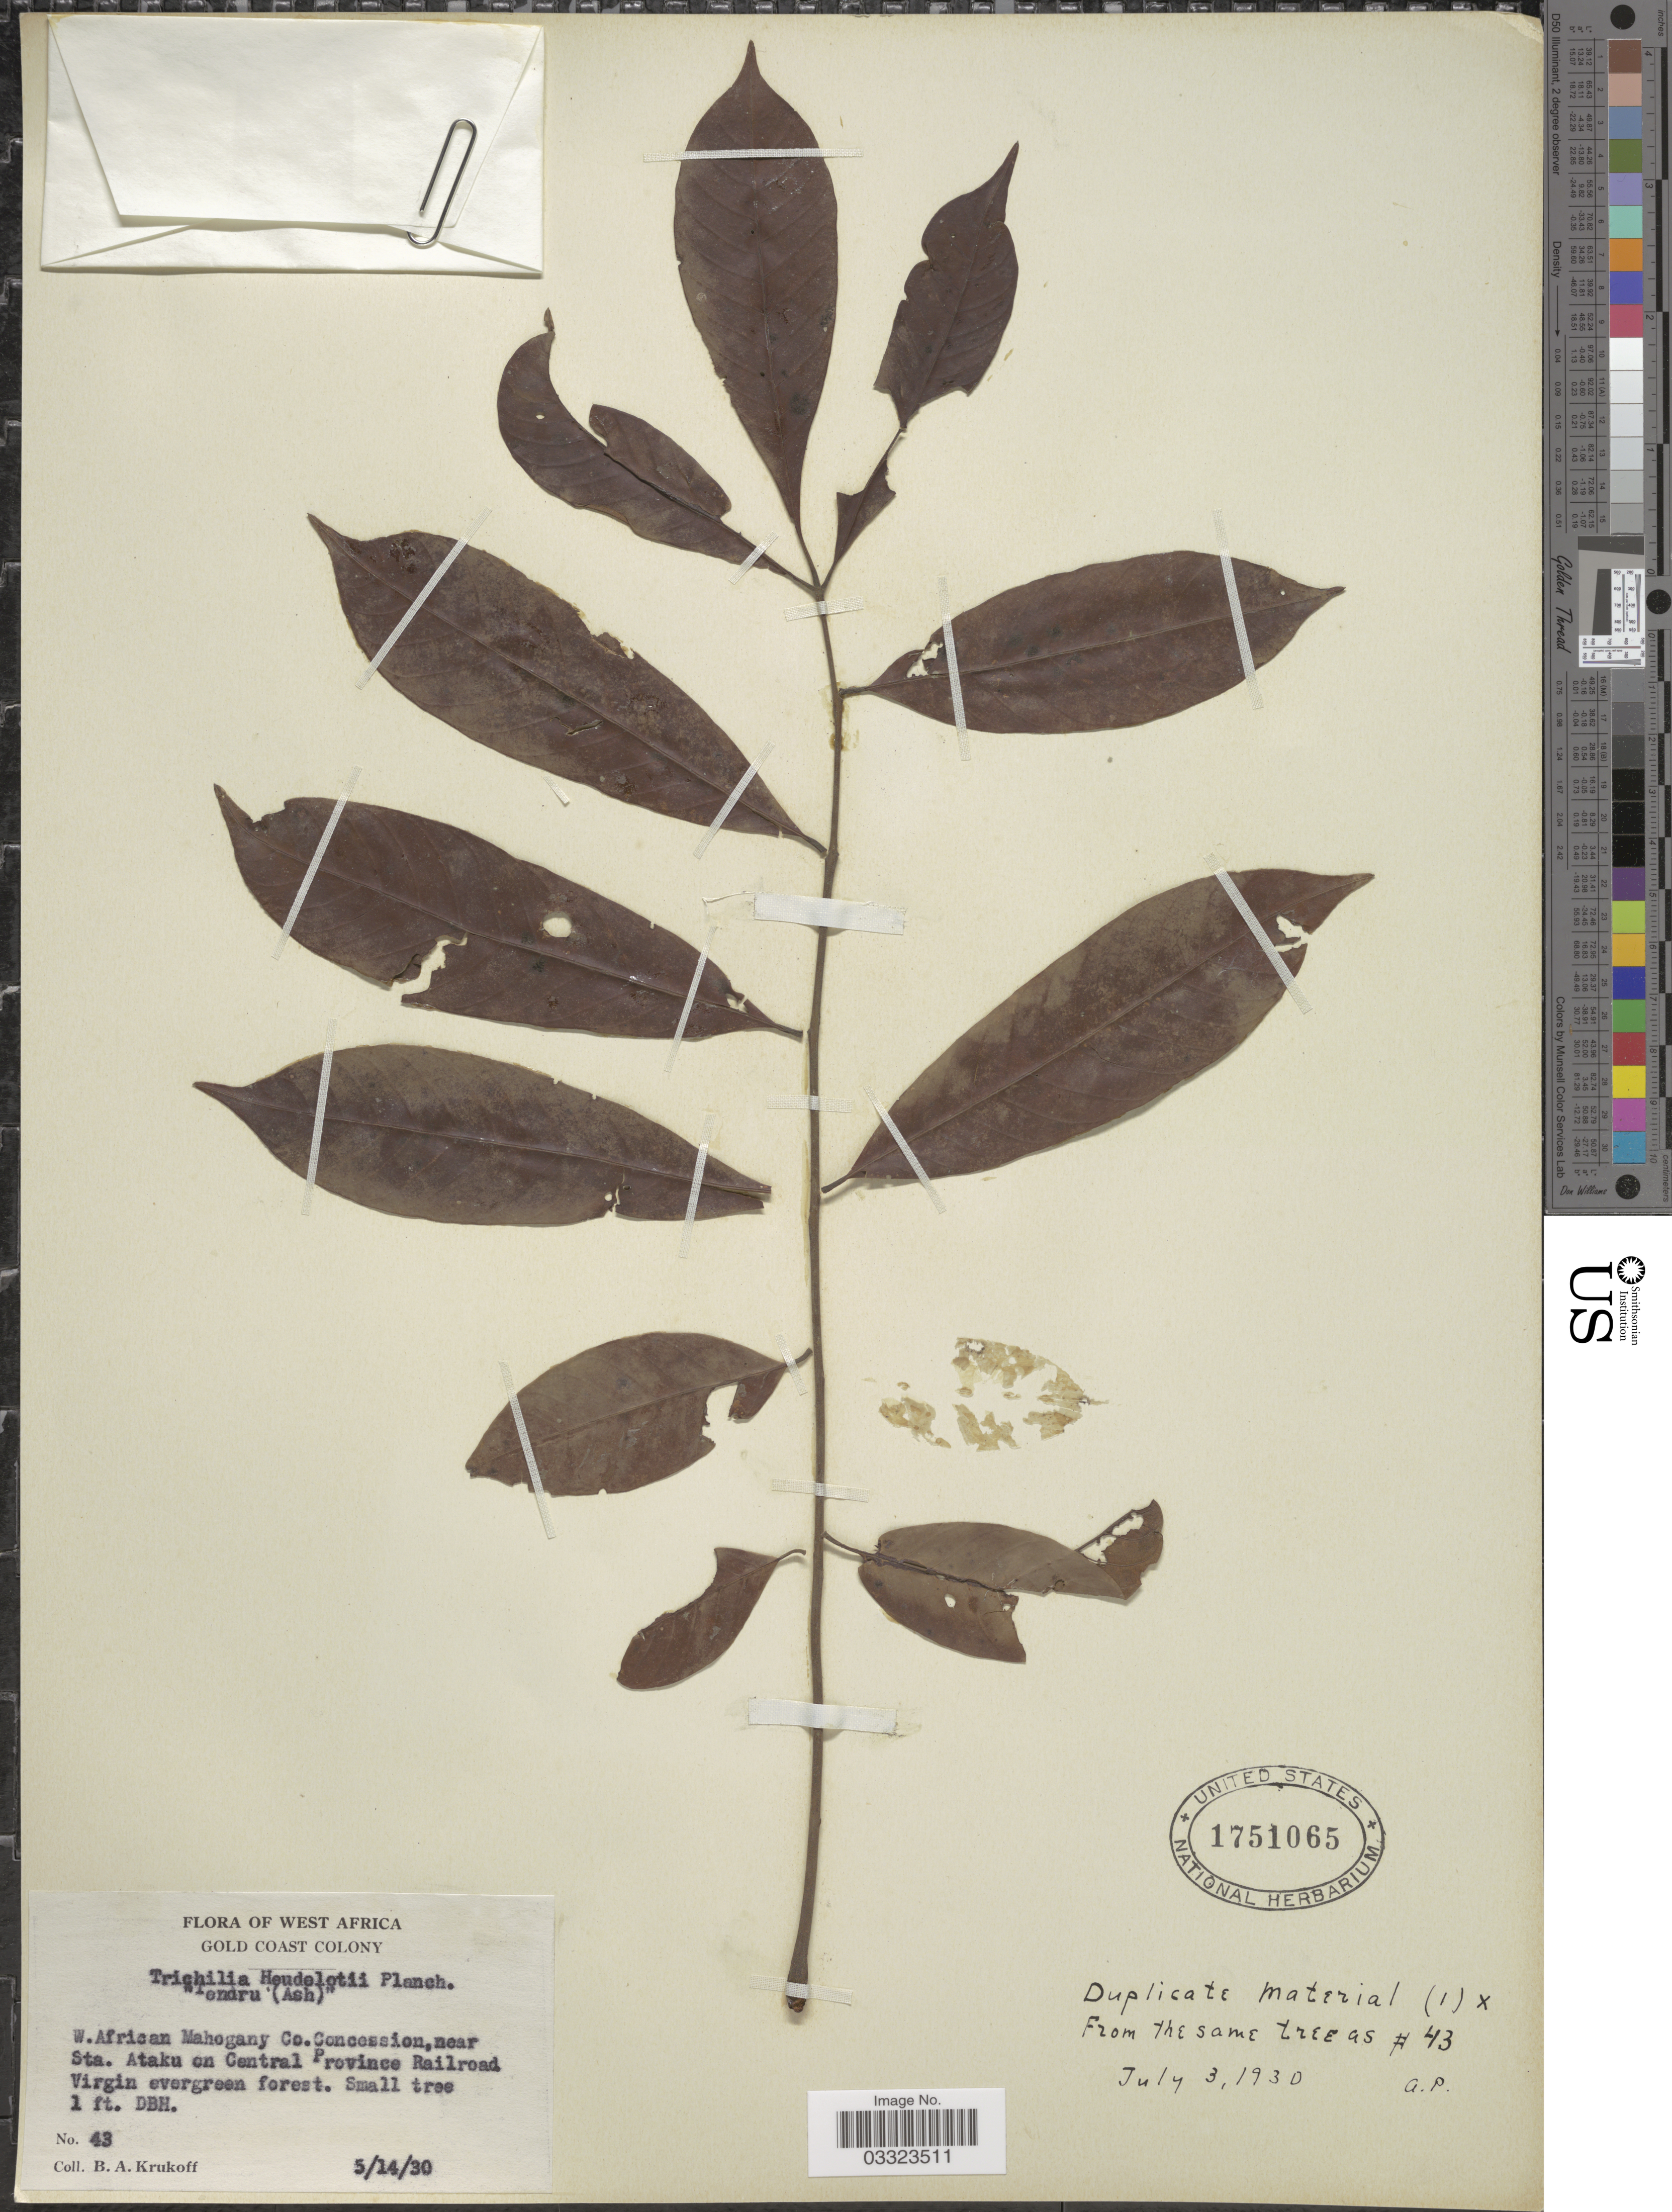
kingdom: Plantae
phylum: Tracheophyta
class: Magnoliopsida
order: Sapindales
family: Meliaceae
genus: Trichilia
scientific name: Trichilia heudelotii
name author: Planch. ex Oliv.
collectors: B. A. Krukoff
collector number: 43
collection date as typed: Transcribed d/m/y: 14/5/30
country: Ghana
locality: West Africa. Gold Coast Colony. W. African Mahogany Co. Concession, near Sta. Ataku on Central Province Railroad.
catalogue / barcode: US 1751065